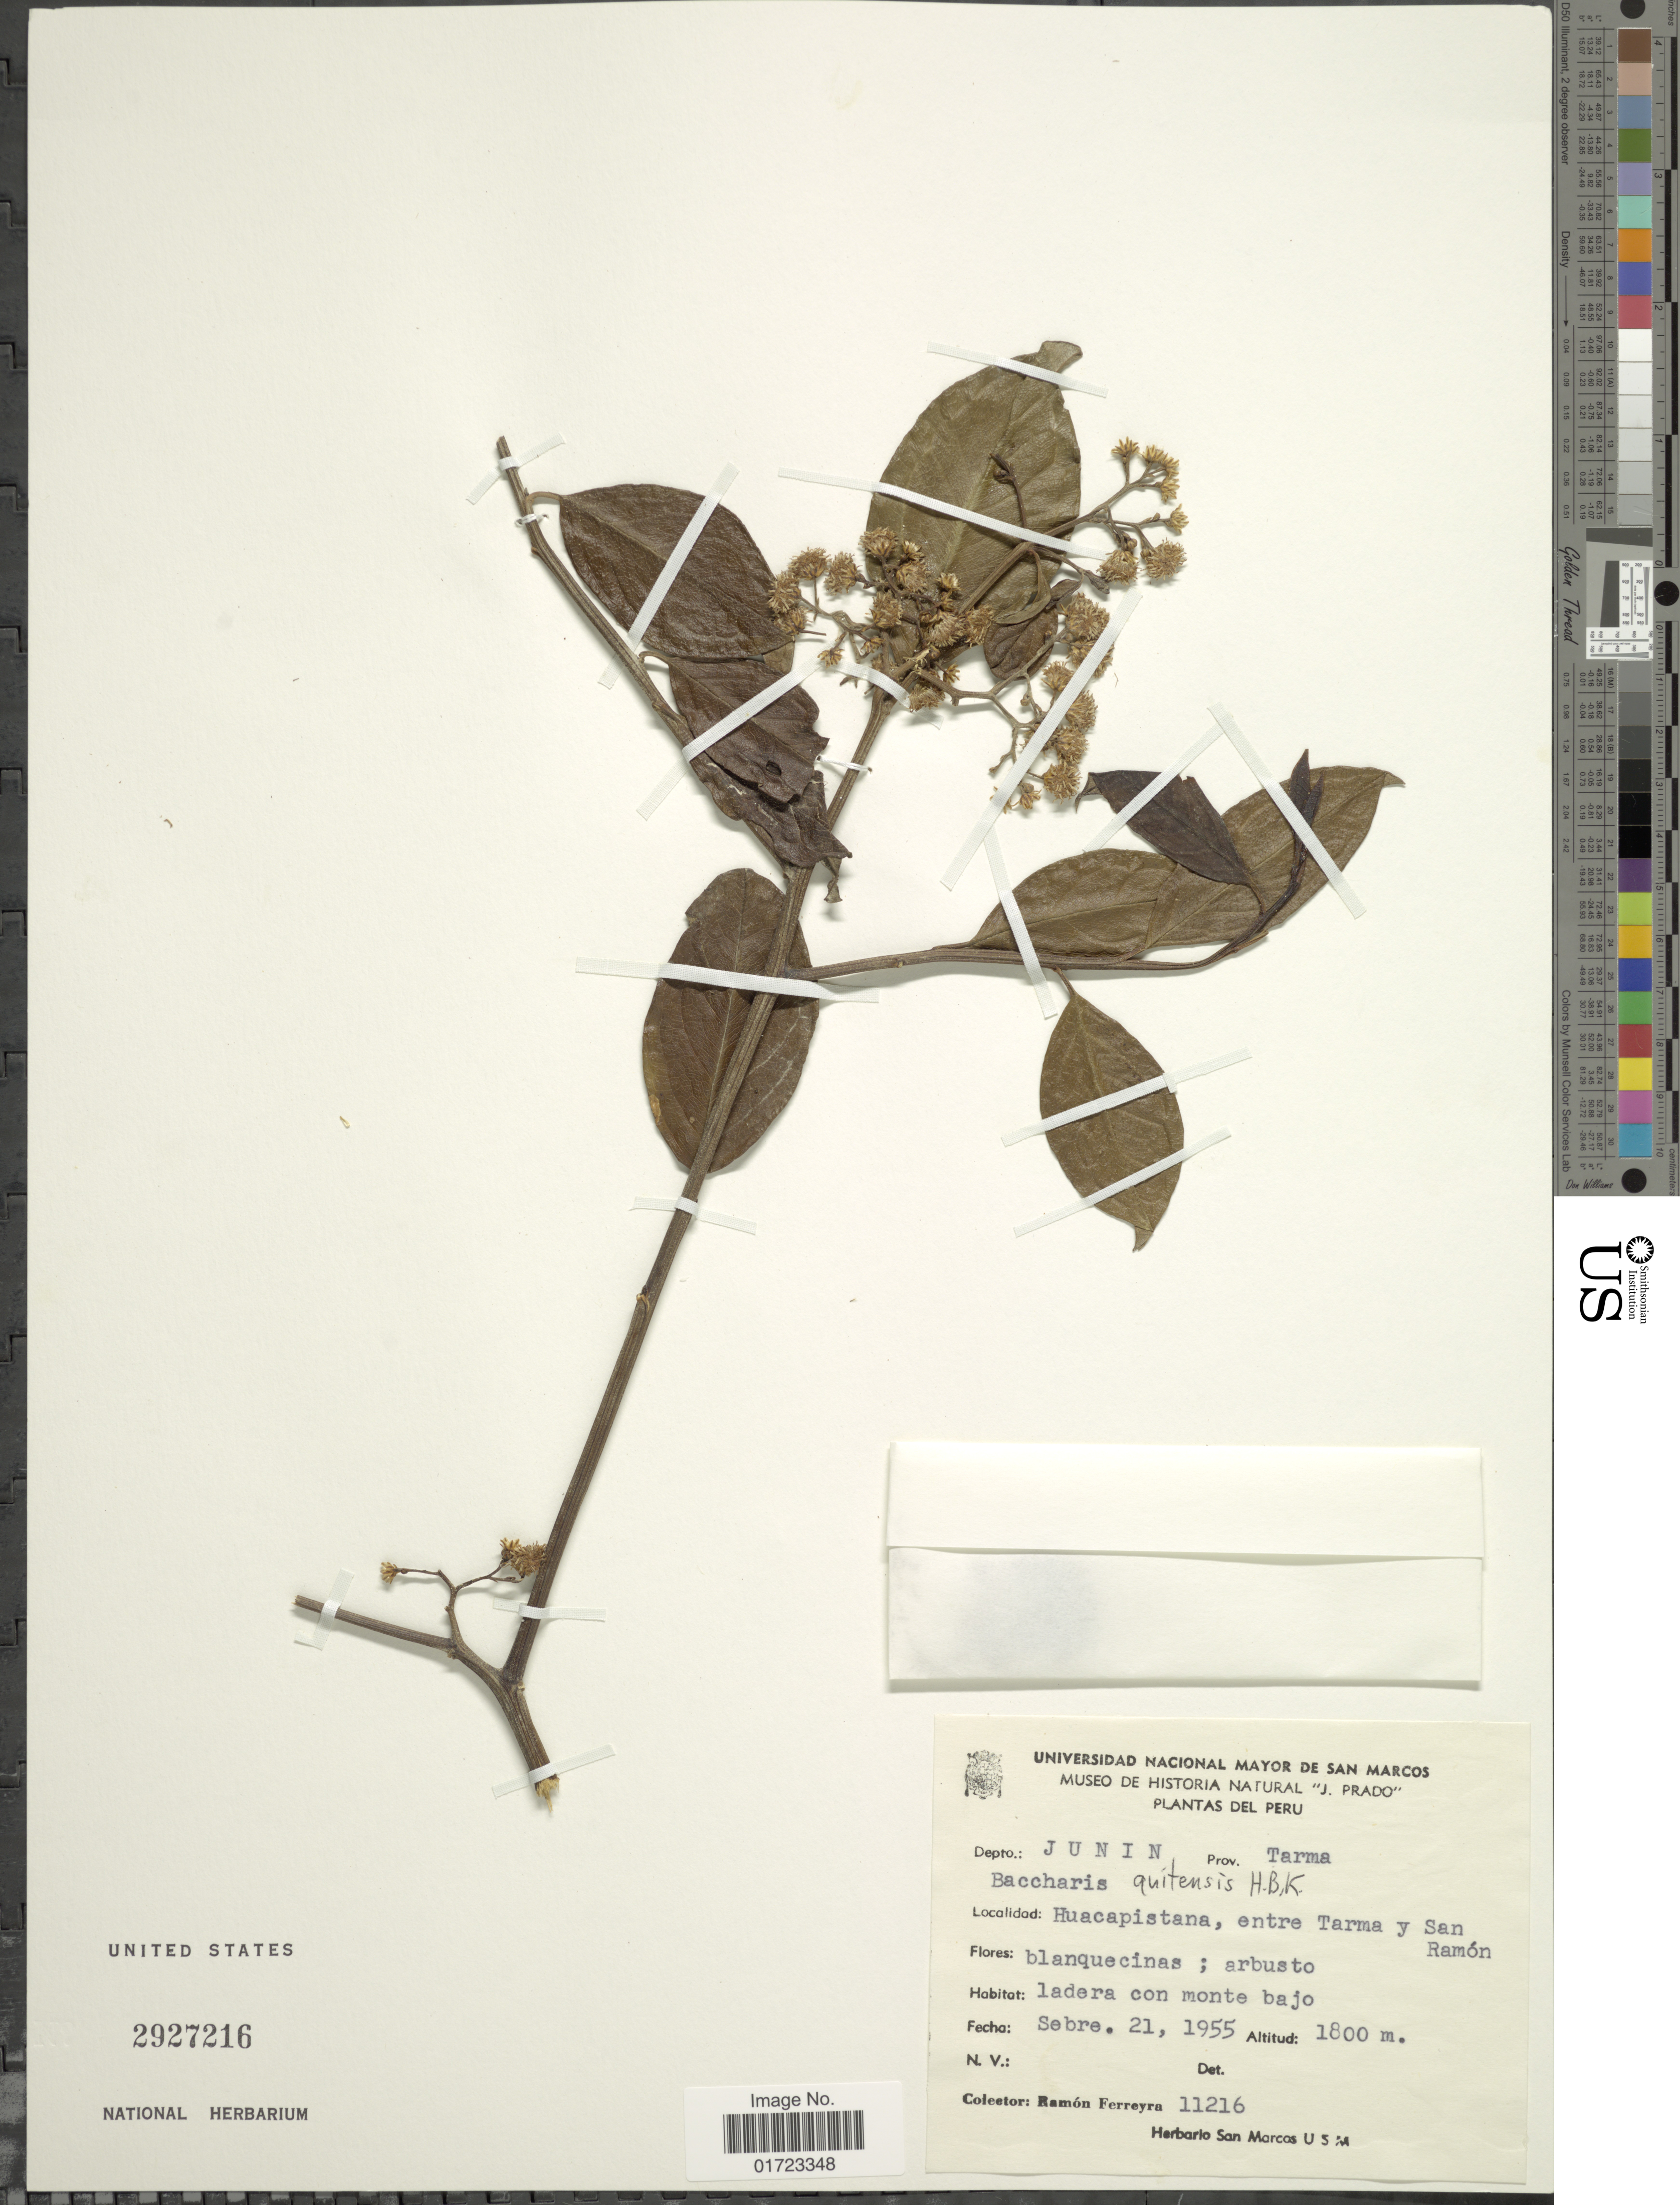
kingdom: Plantae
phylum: Tracheophyta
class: Magnoliopsida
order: Asterales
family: Asteraceae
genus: Baccharis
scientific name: Baccharis quitensis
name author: Kunth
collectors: R. A. Ferreyra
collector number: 11216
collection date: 1955-09-21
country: Peru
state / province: Junín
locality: Depto.: Junin, Prov. Tarma, Huacapistana, entre Tarma y San Ramon.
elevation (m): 1800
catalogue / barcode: US 2927216